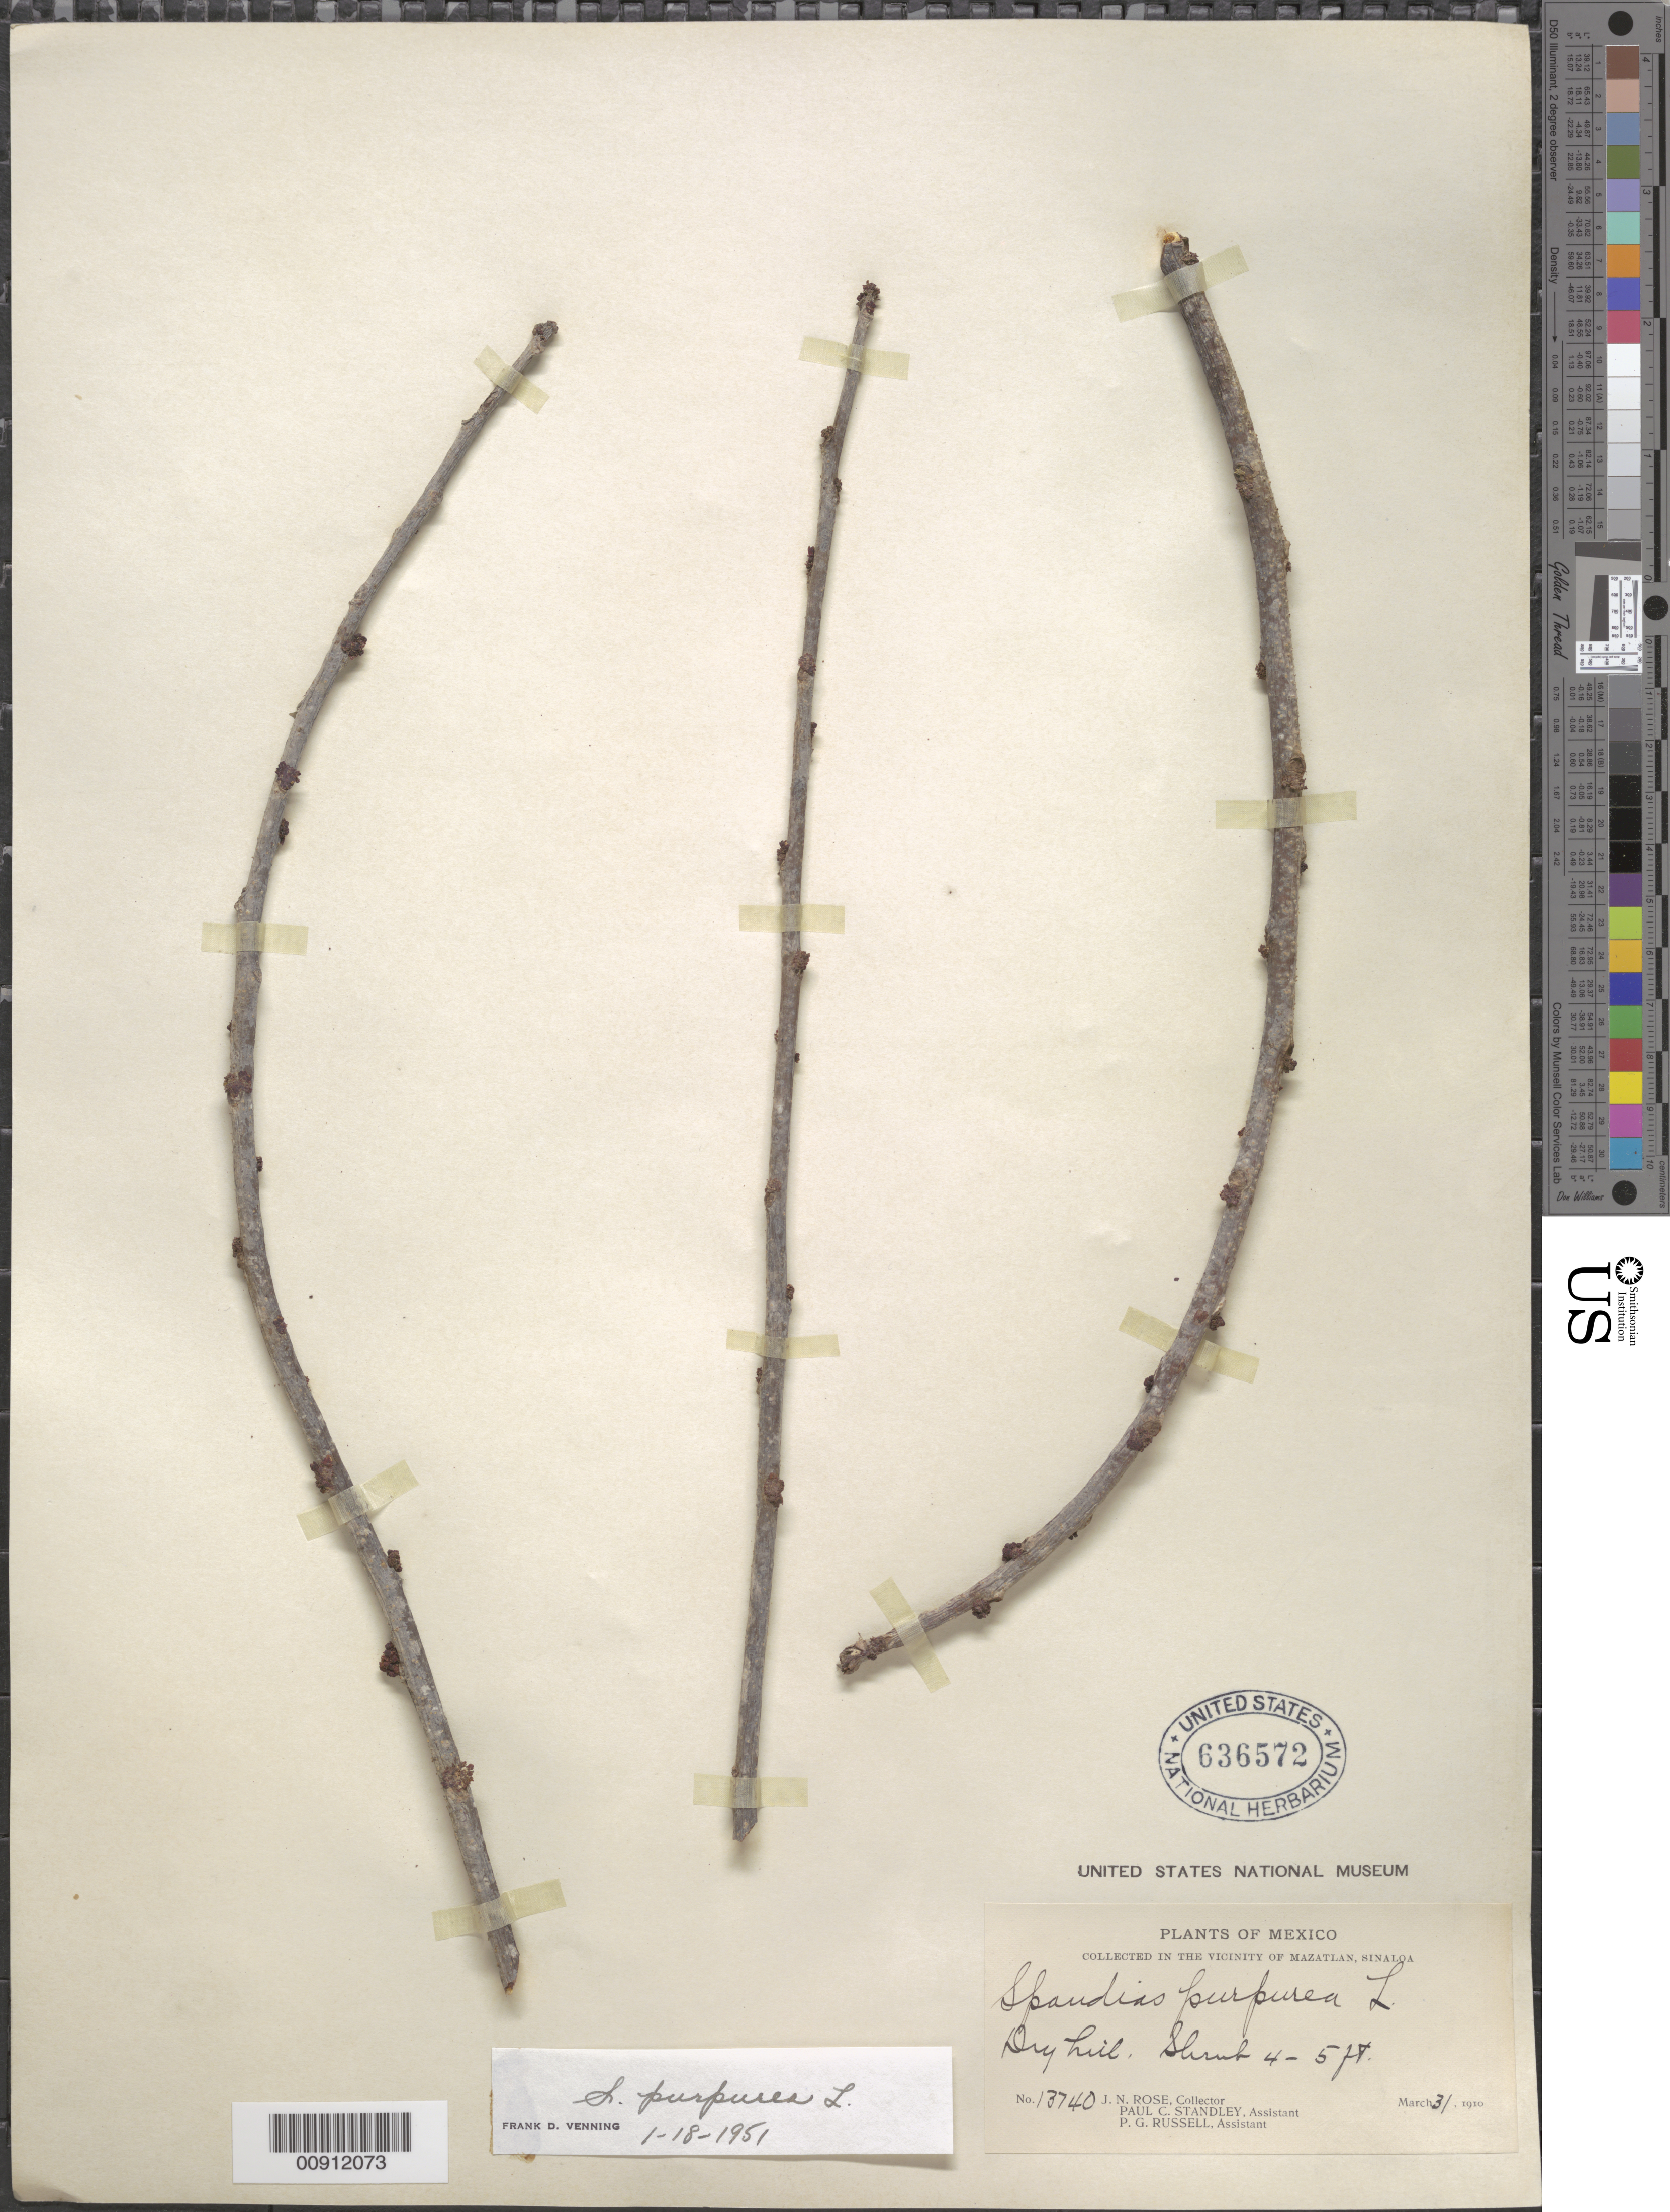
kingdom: Plantae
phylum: Tracheophyta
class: Magnoliopsida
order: Sapindales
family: Anacardiaceae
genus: Spondias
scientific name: Spondias purpurea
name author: L.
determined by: Mitchell, John D.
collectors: J. N. Rose, P. C. Standley & P. G. Russell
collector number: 13740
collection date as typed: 31 Mar 1910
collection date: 1910-03-31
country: Mexico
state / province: Sinaloa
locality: Vicinity of Mazatlan, Sinaloa.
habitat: Dry hill.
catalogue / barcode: US 636572